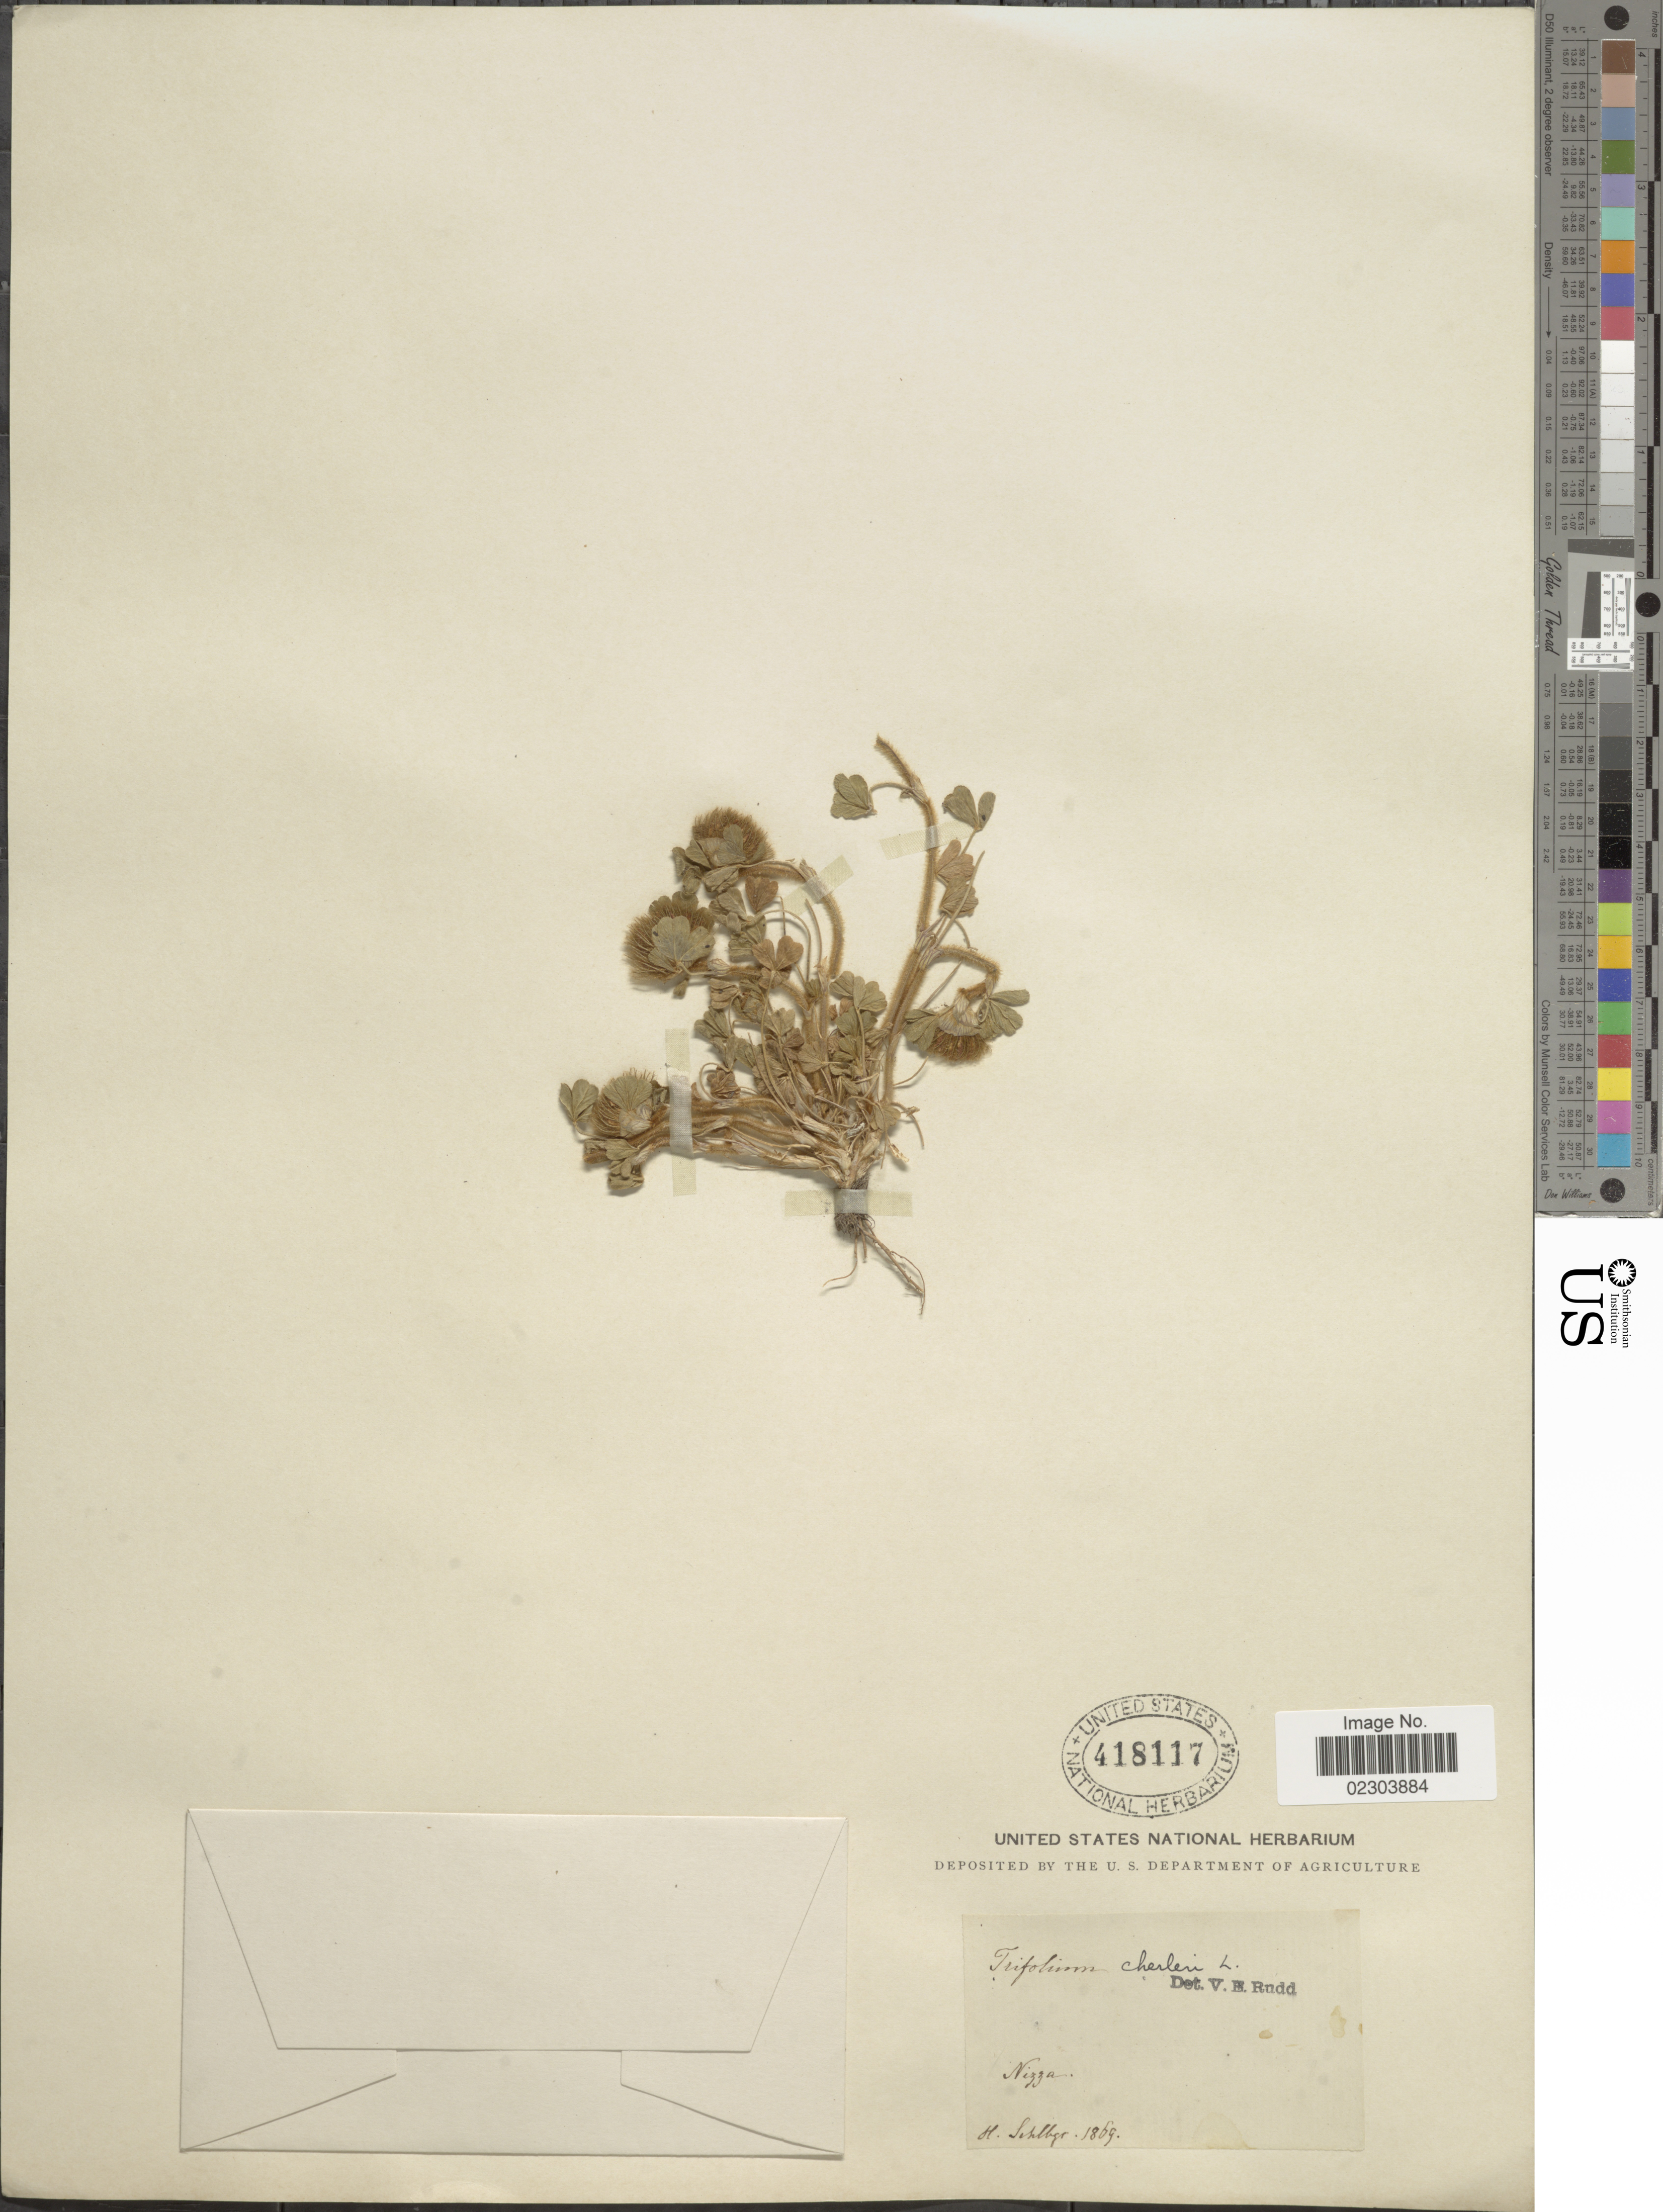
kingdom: Plantae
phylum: Tracheophyta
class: Magnoliopsida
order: Fabales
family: Fabaceae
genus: Trifolium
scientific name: Trifolium cherleri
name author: L.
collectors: H. Schlumberger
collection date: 1869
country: Italy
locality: Nizza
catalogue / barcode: US 418117